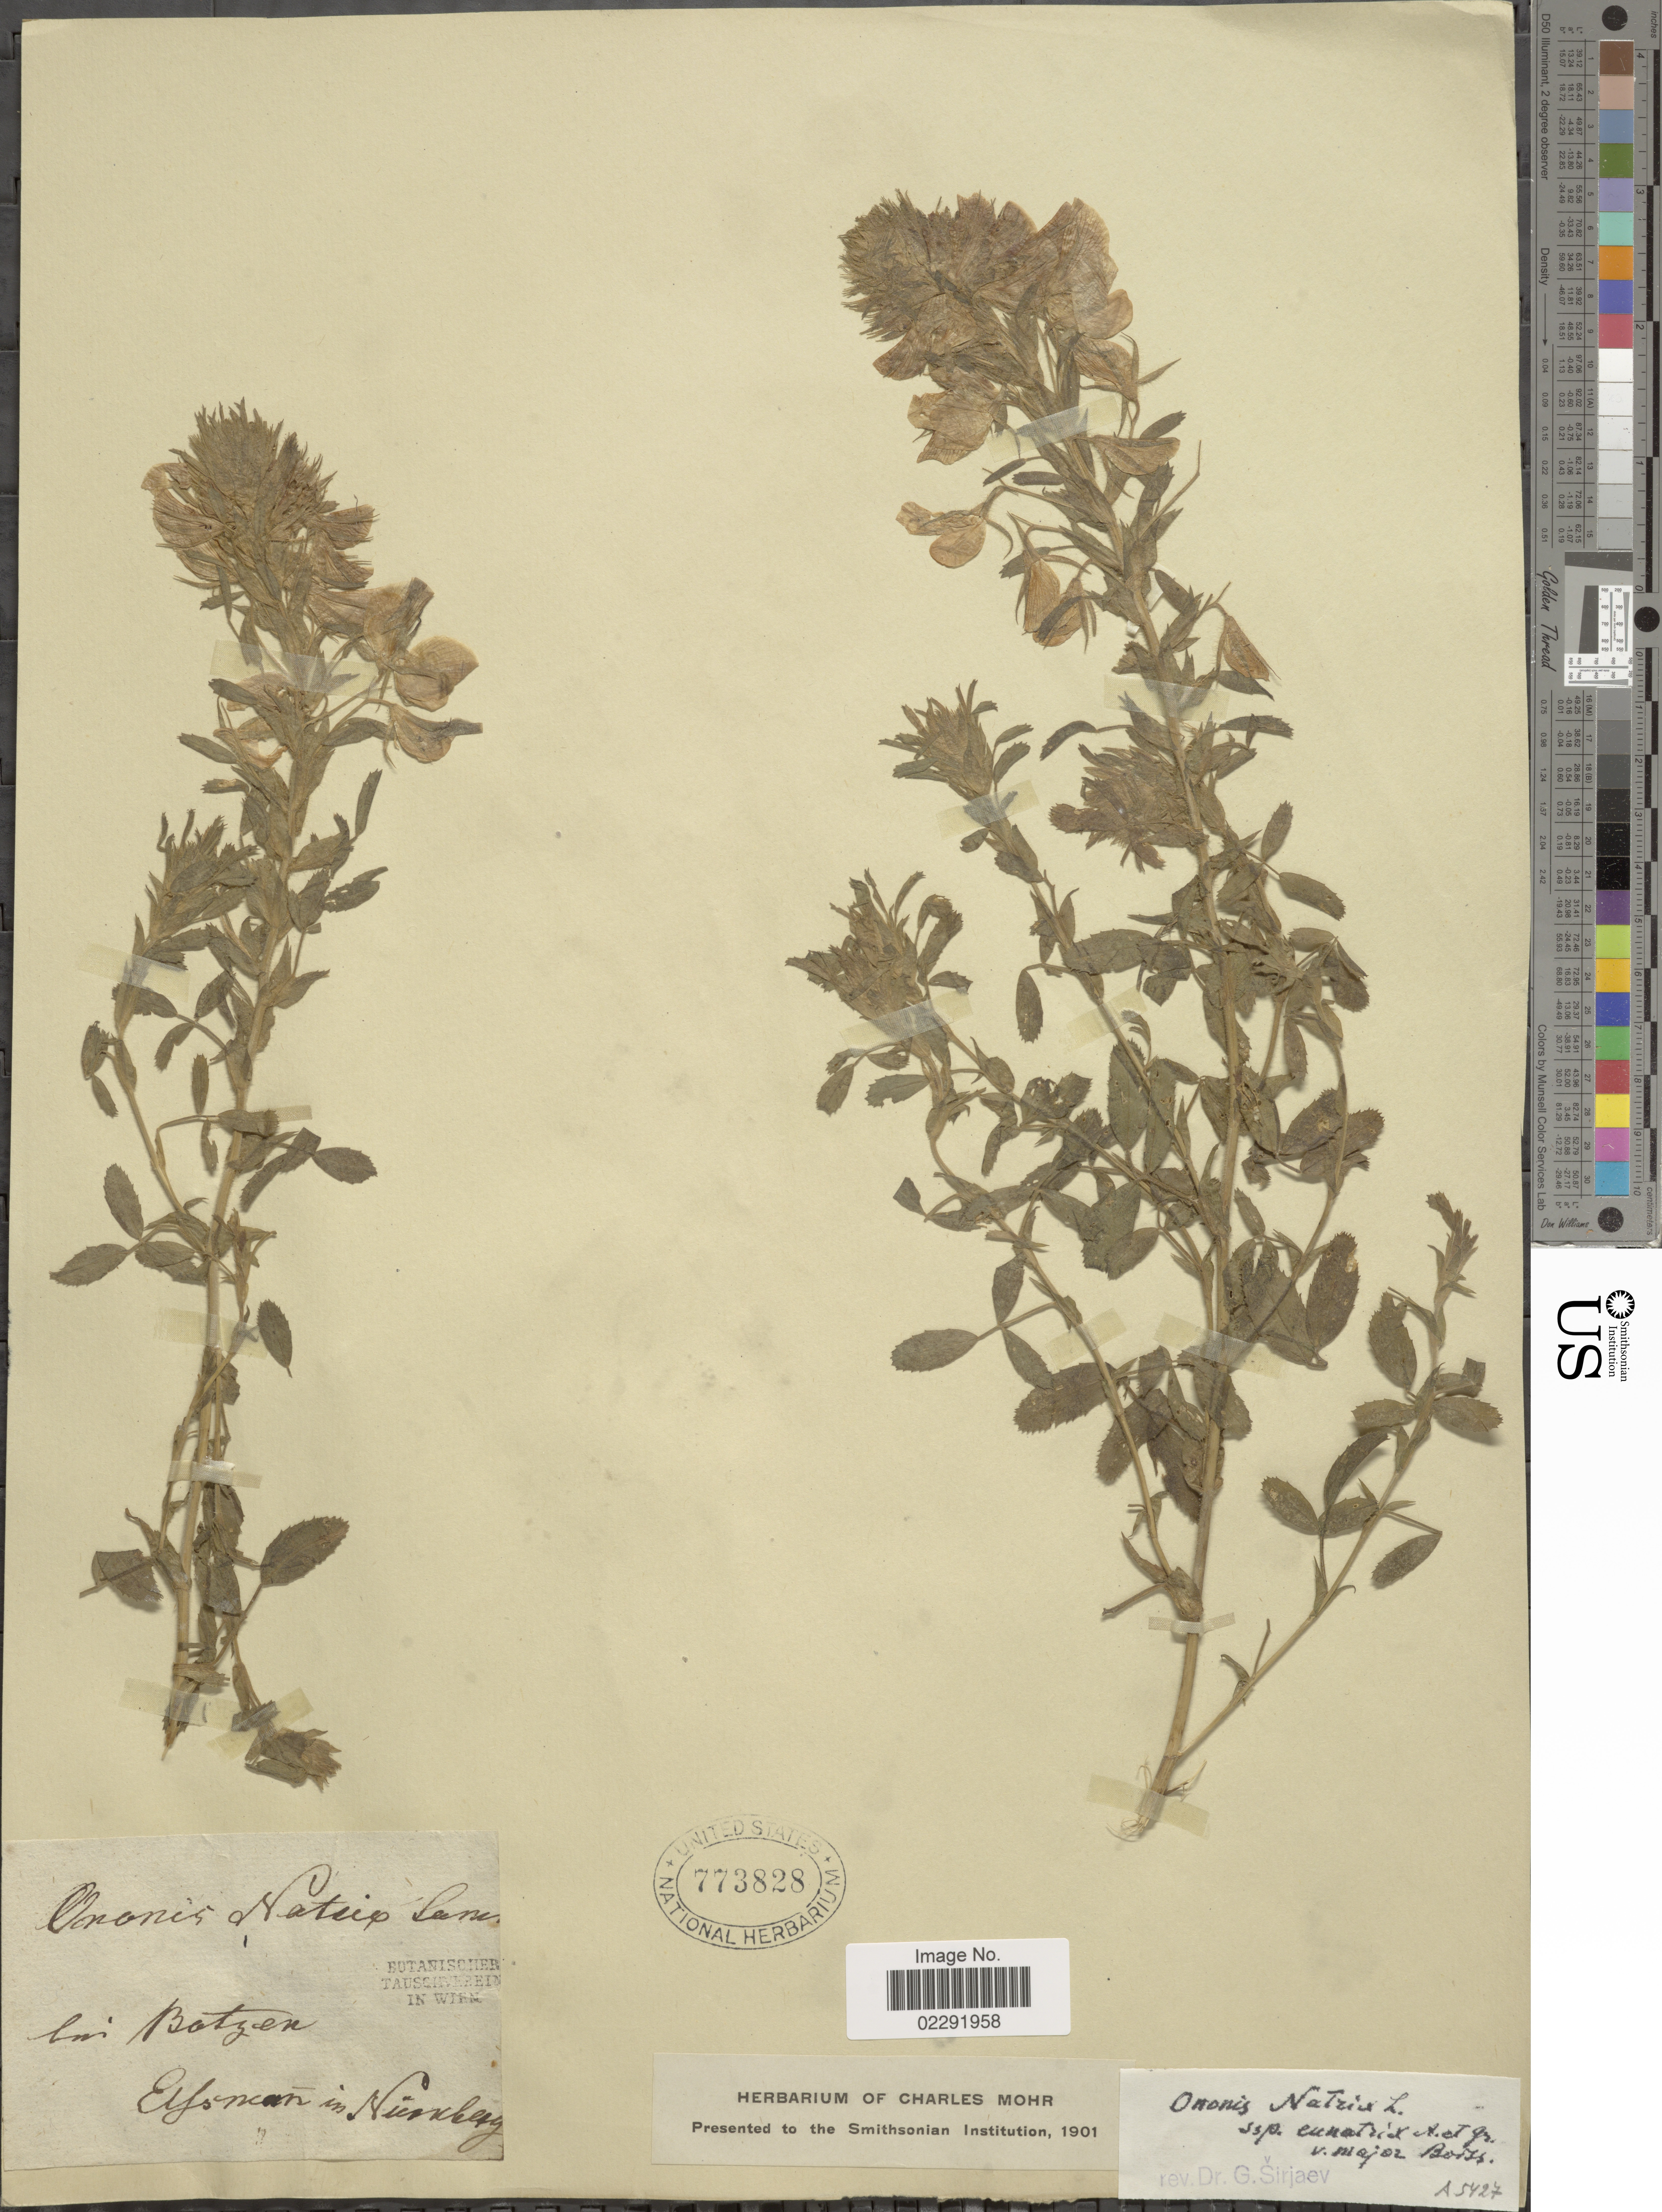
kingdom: Plantae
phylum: Tracheophyta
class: Magnoliopsida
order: Fabales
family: Fabaceae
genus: Ononis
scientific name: Ononis natrix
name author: L.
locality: Lim Botzen Eysman in Nierkherg. [interpreted]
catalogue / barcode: US 773828